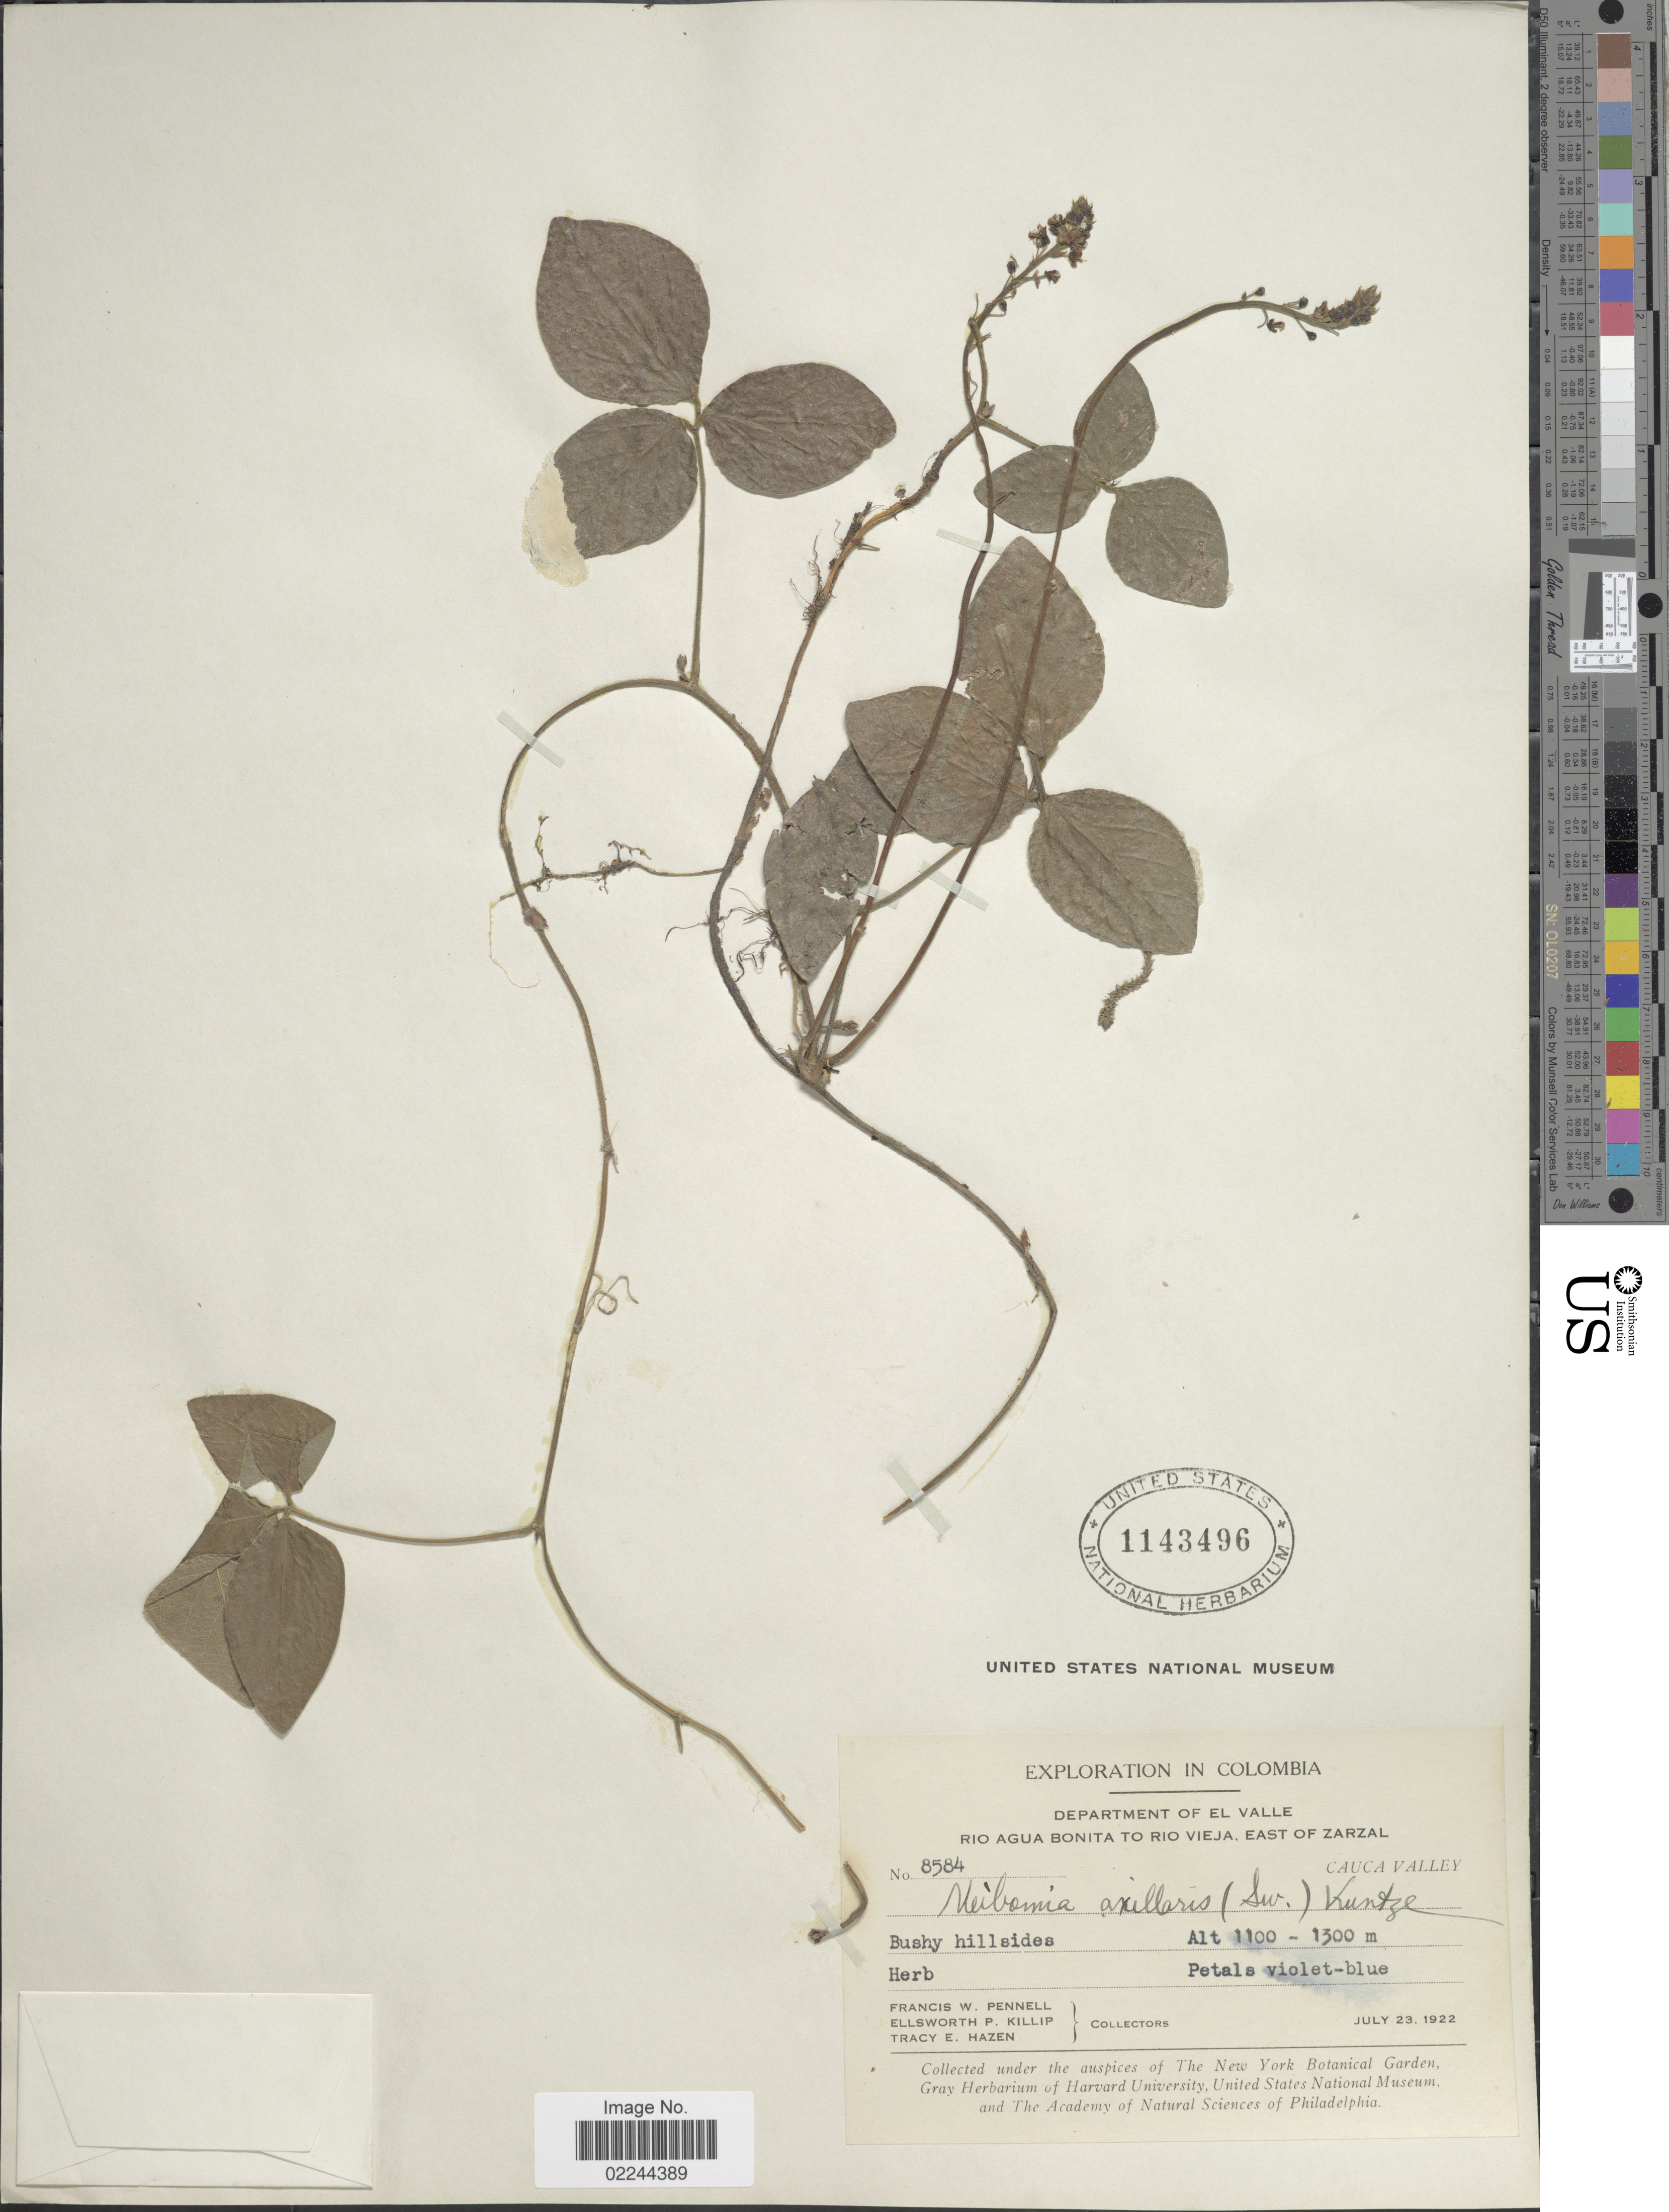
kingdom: Plantae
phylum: Tracheophyta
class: Magnoliopsida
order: Fabales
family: Fabaceae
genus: Desmodium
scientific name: Desmodium axillare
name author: (Sw.) DC.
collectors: F. W. Pennell, E. P. Killip & T. E. Hazen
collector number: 8584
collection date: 1922-07-23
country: Colombia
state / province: Valle del Cauca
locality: Department of El Valle. Rio Agua Bonita to Rio Vieja, East of Zarzal. Cauca Valley. Bushy hillsides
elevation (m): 1100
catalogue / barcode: US 1143496